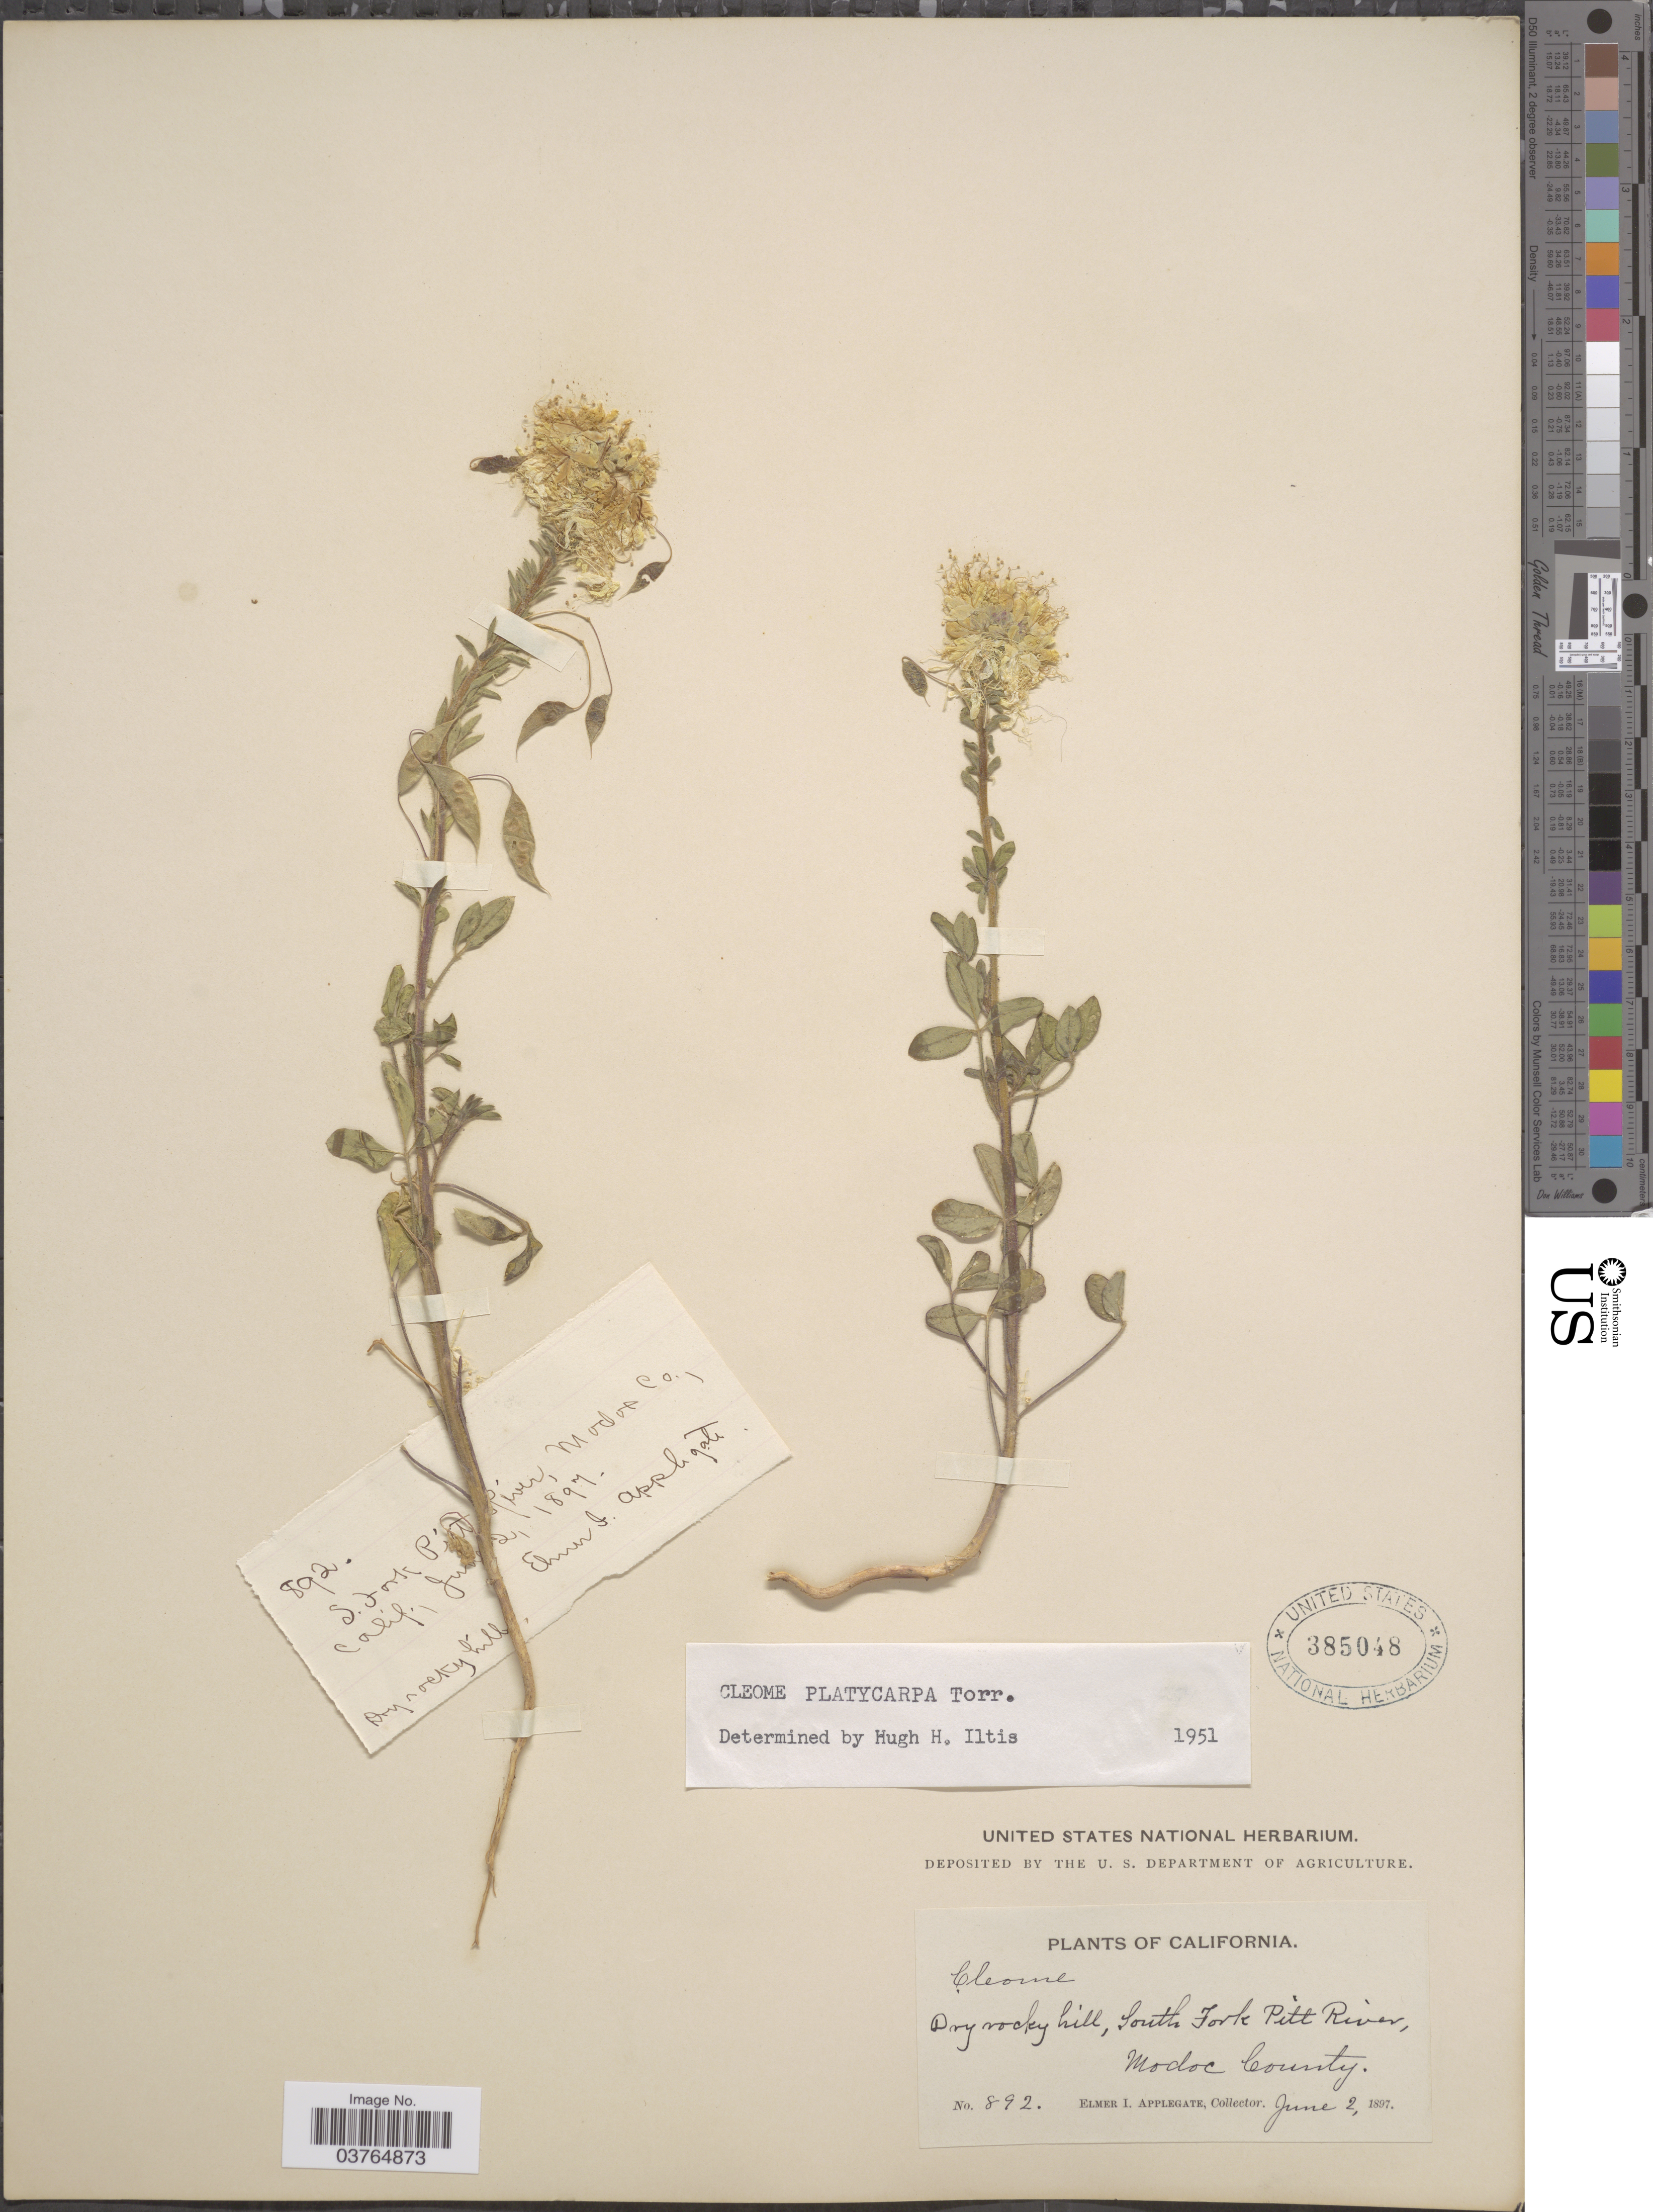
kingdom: Plantae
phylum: Tracheophyta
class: Magnoliopsida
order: Brassicales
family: Cleomaceae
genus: Cleomella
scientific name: Cleomella platycarpa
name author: (Torr.) Roalson & J.C. Hall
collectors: E. I. Applegate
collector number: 892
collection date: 1897-06-02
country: United States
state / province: California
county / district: Modoc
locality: South Fork Pitt River, Modoc County.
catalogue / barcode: US 385048